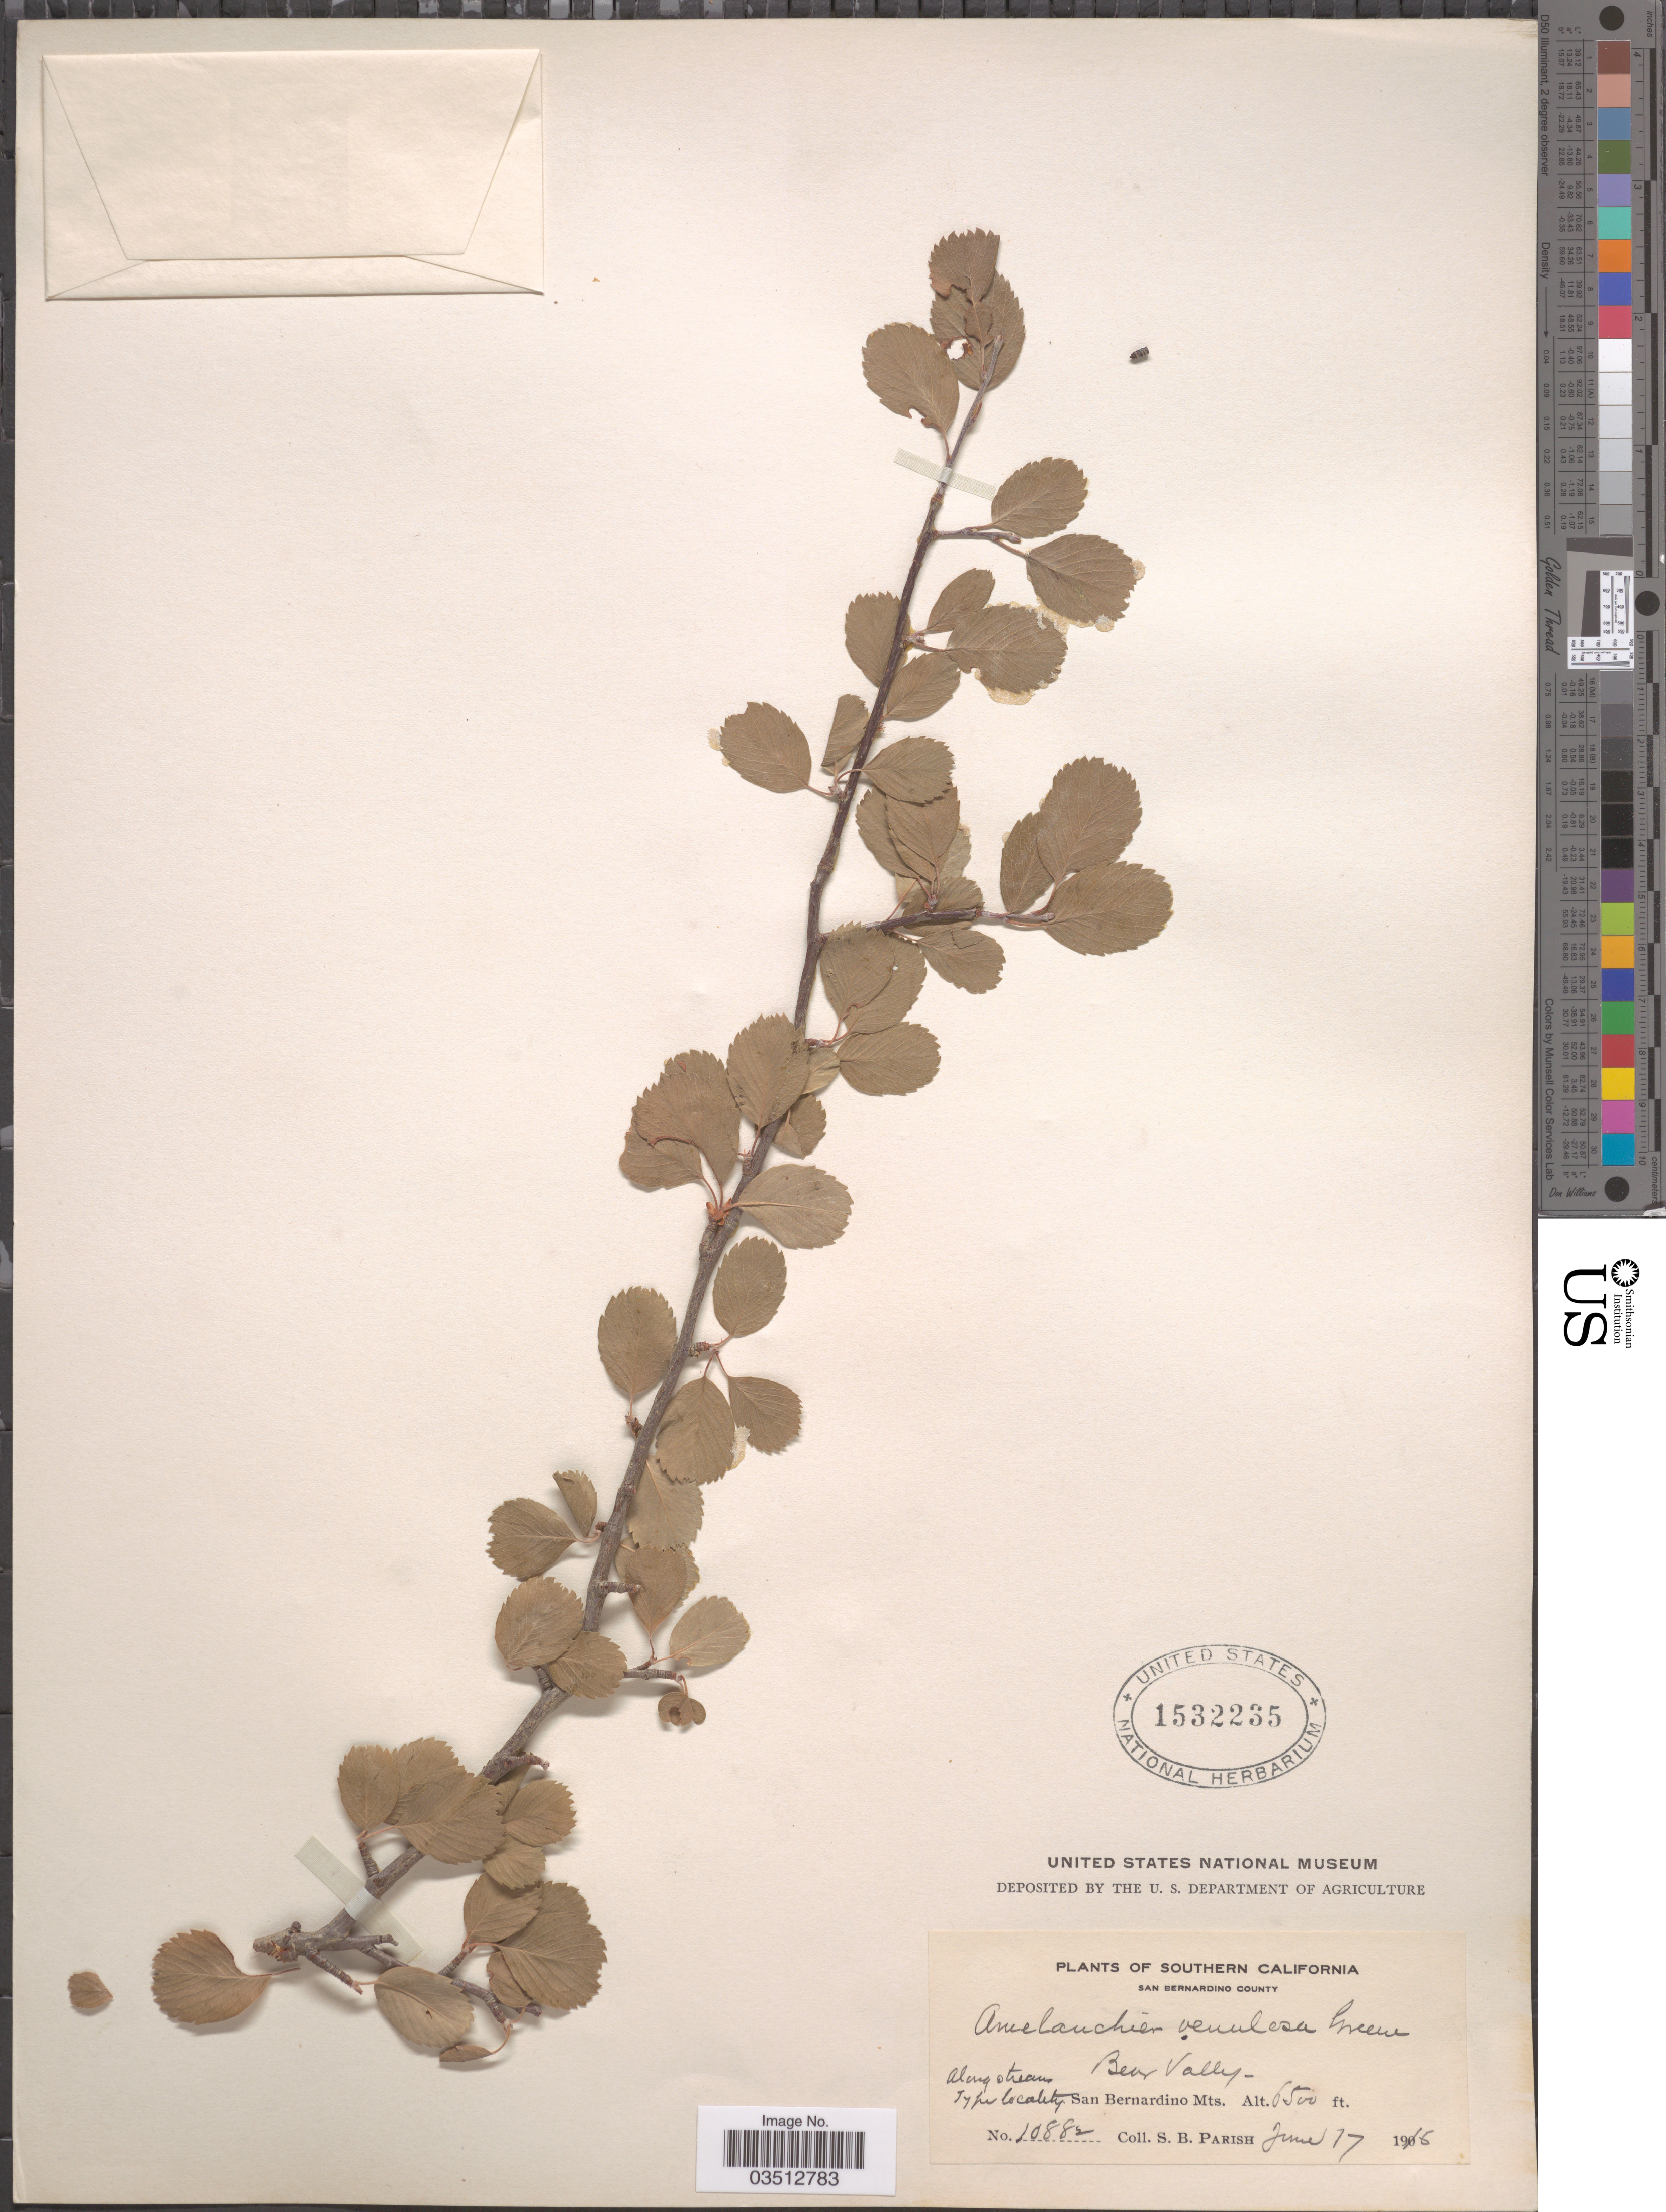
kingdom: Plantae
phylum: Tracheophyta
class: Magnoliopsida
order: Rosales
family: Rosaceae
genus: Amelanchier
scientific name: Amelanchier venulosa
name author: Greene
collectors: S. B. Parish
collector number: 10882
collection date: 1916-06-17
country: United States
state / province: California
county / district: San Bernardino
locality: Southern California. San Bernardino County. Bear Valley. San Bernardino Mts.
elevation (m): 1981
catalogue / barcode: US 1532235